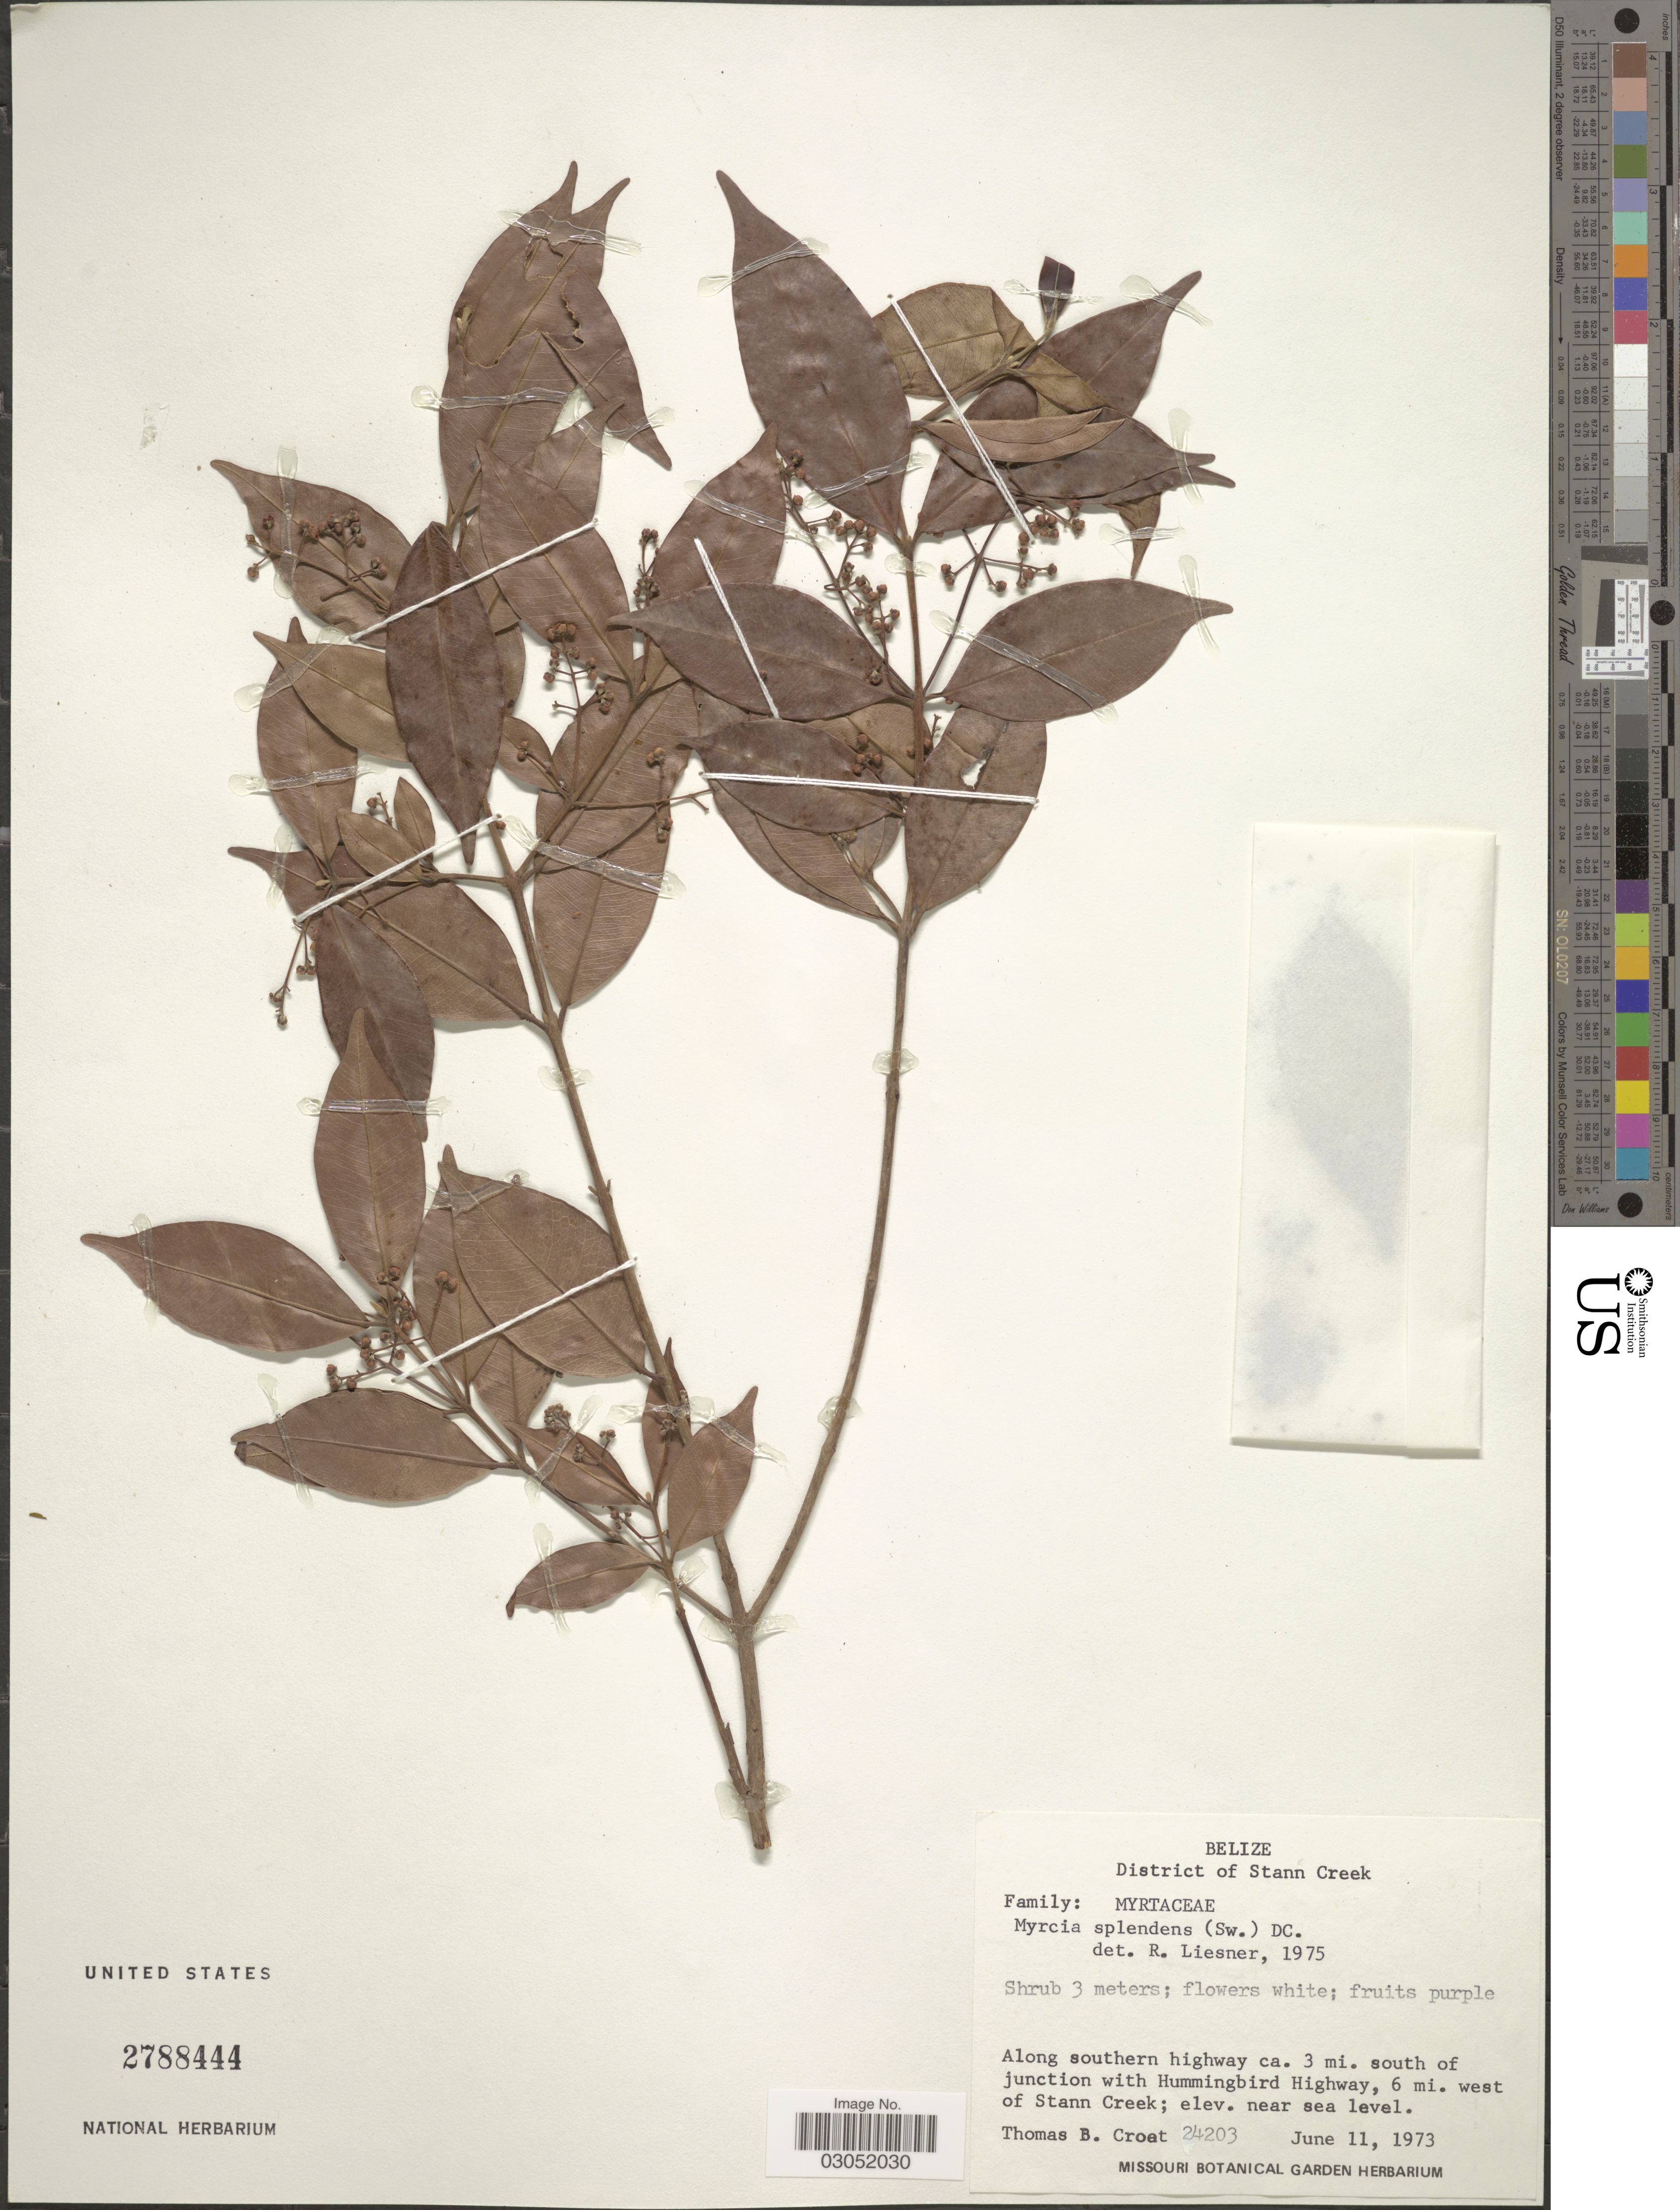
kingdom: Plantae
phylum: Tracheophyta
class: Magnoliopsida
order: Myrtales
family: Myrtaceae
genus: Myrcia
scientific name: Myrcia splendens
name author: (Sw.) DC.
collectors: T. B. Croat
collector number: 24203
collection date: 1973-06-11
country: Belize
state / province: Stann Creek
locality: District of Stann Creek. Along southern highway ca. 3 mi. south of junction with Hummingbird Highway, 6 mi. west of Stann Creek.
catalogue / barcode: US 2788444